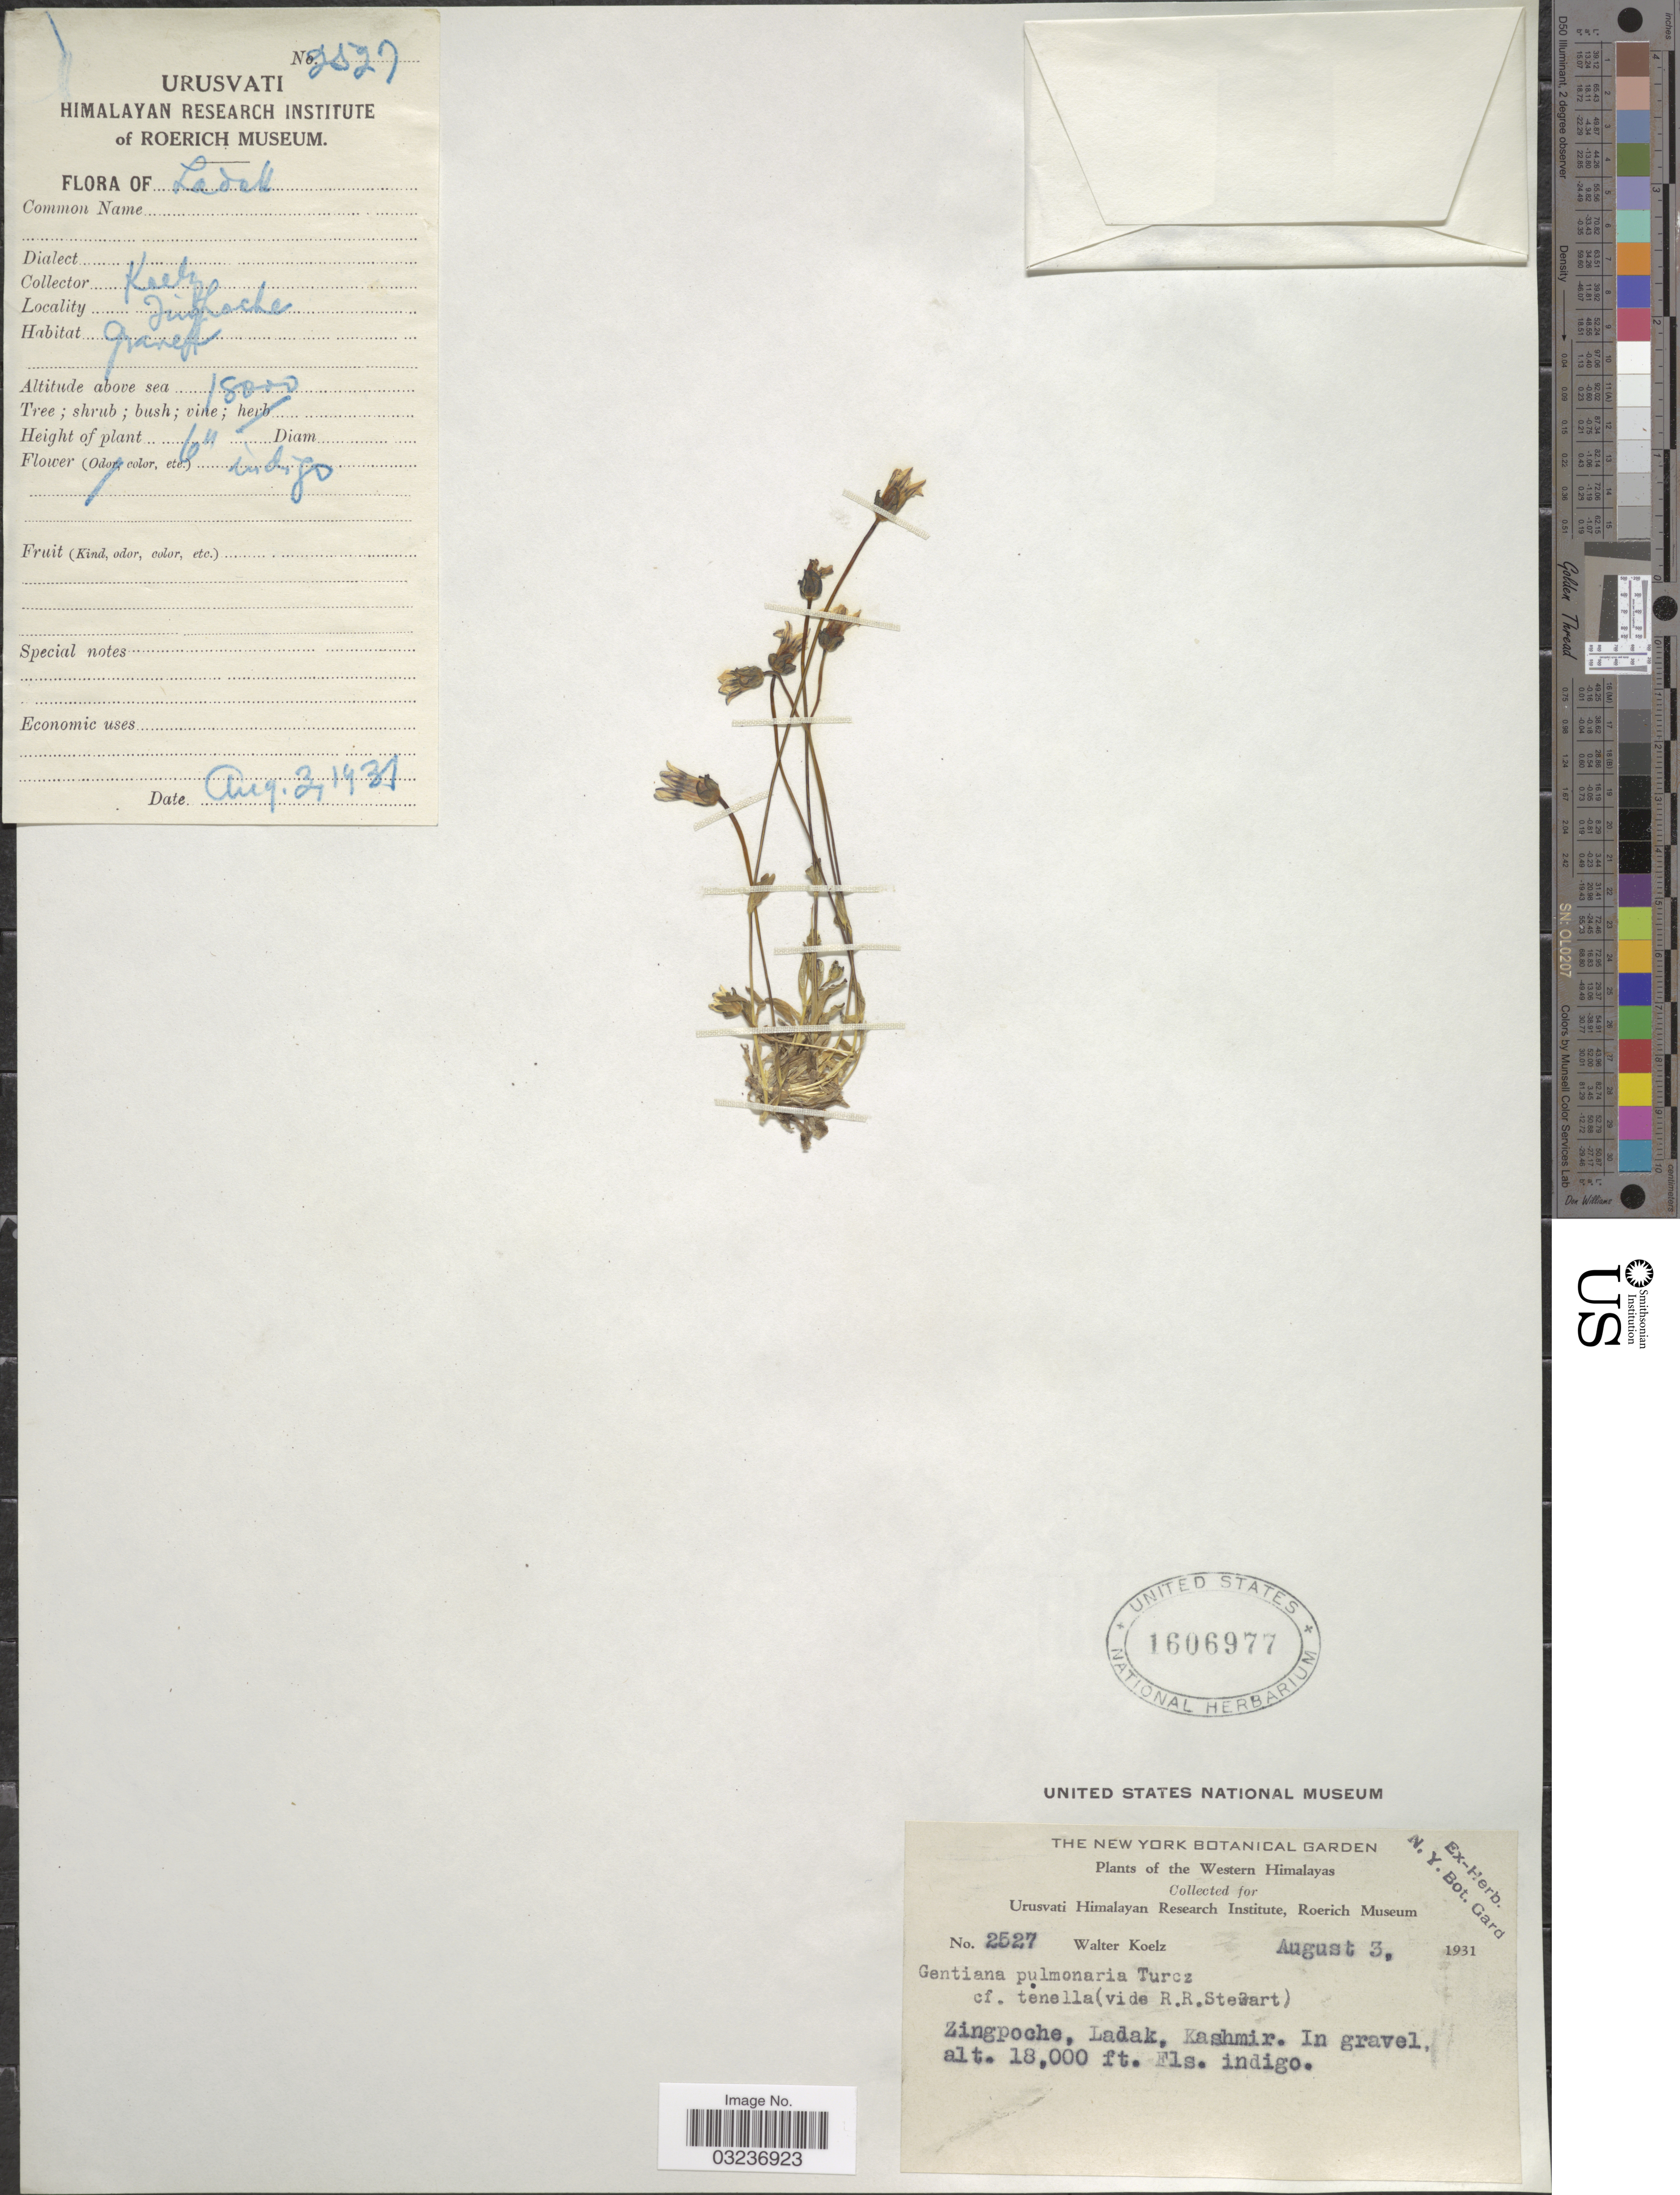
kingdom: Plantae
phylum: Tracheophyta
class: Magnoliopsida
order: Gentianales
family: Gentianaceae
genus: Gentiana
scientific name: Gentiana pulmonaria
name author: Turcz.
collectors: W. N. Koelz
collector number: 2527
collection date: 1931-08-03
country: India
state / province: Ladakh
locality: The Western Himalayas, Zingpoche, Ladak, Kashmir.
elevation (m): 5486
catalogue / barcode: US 1606977